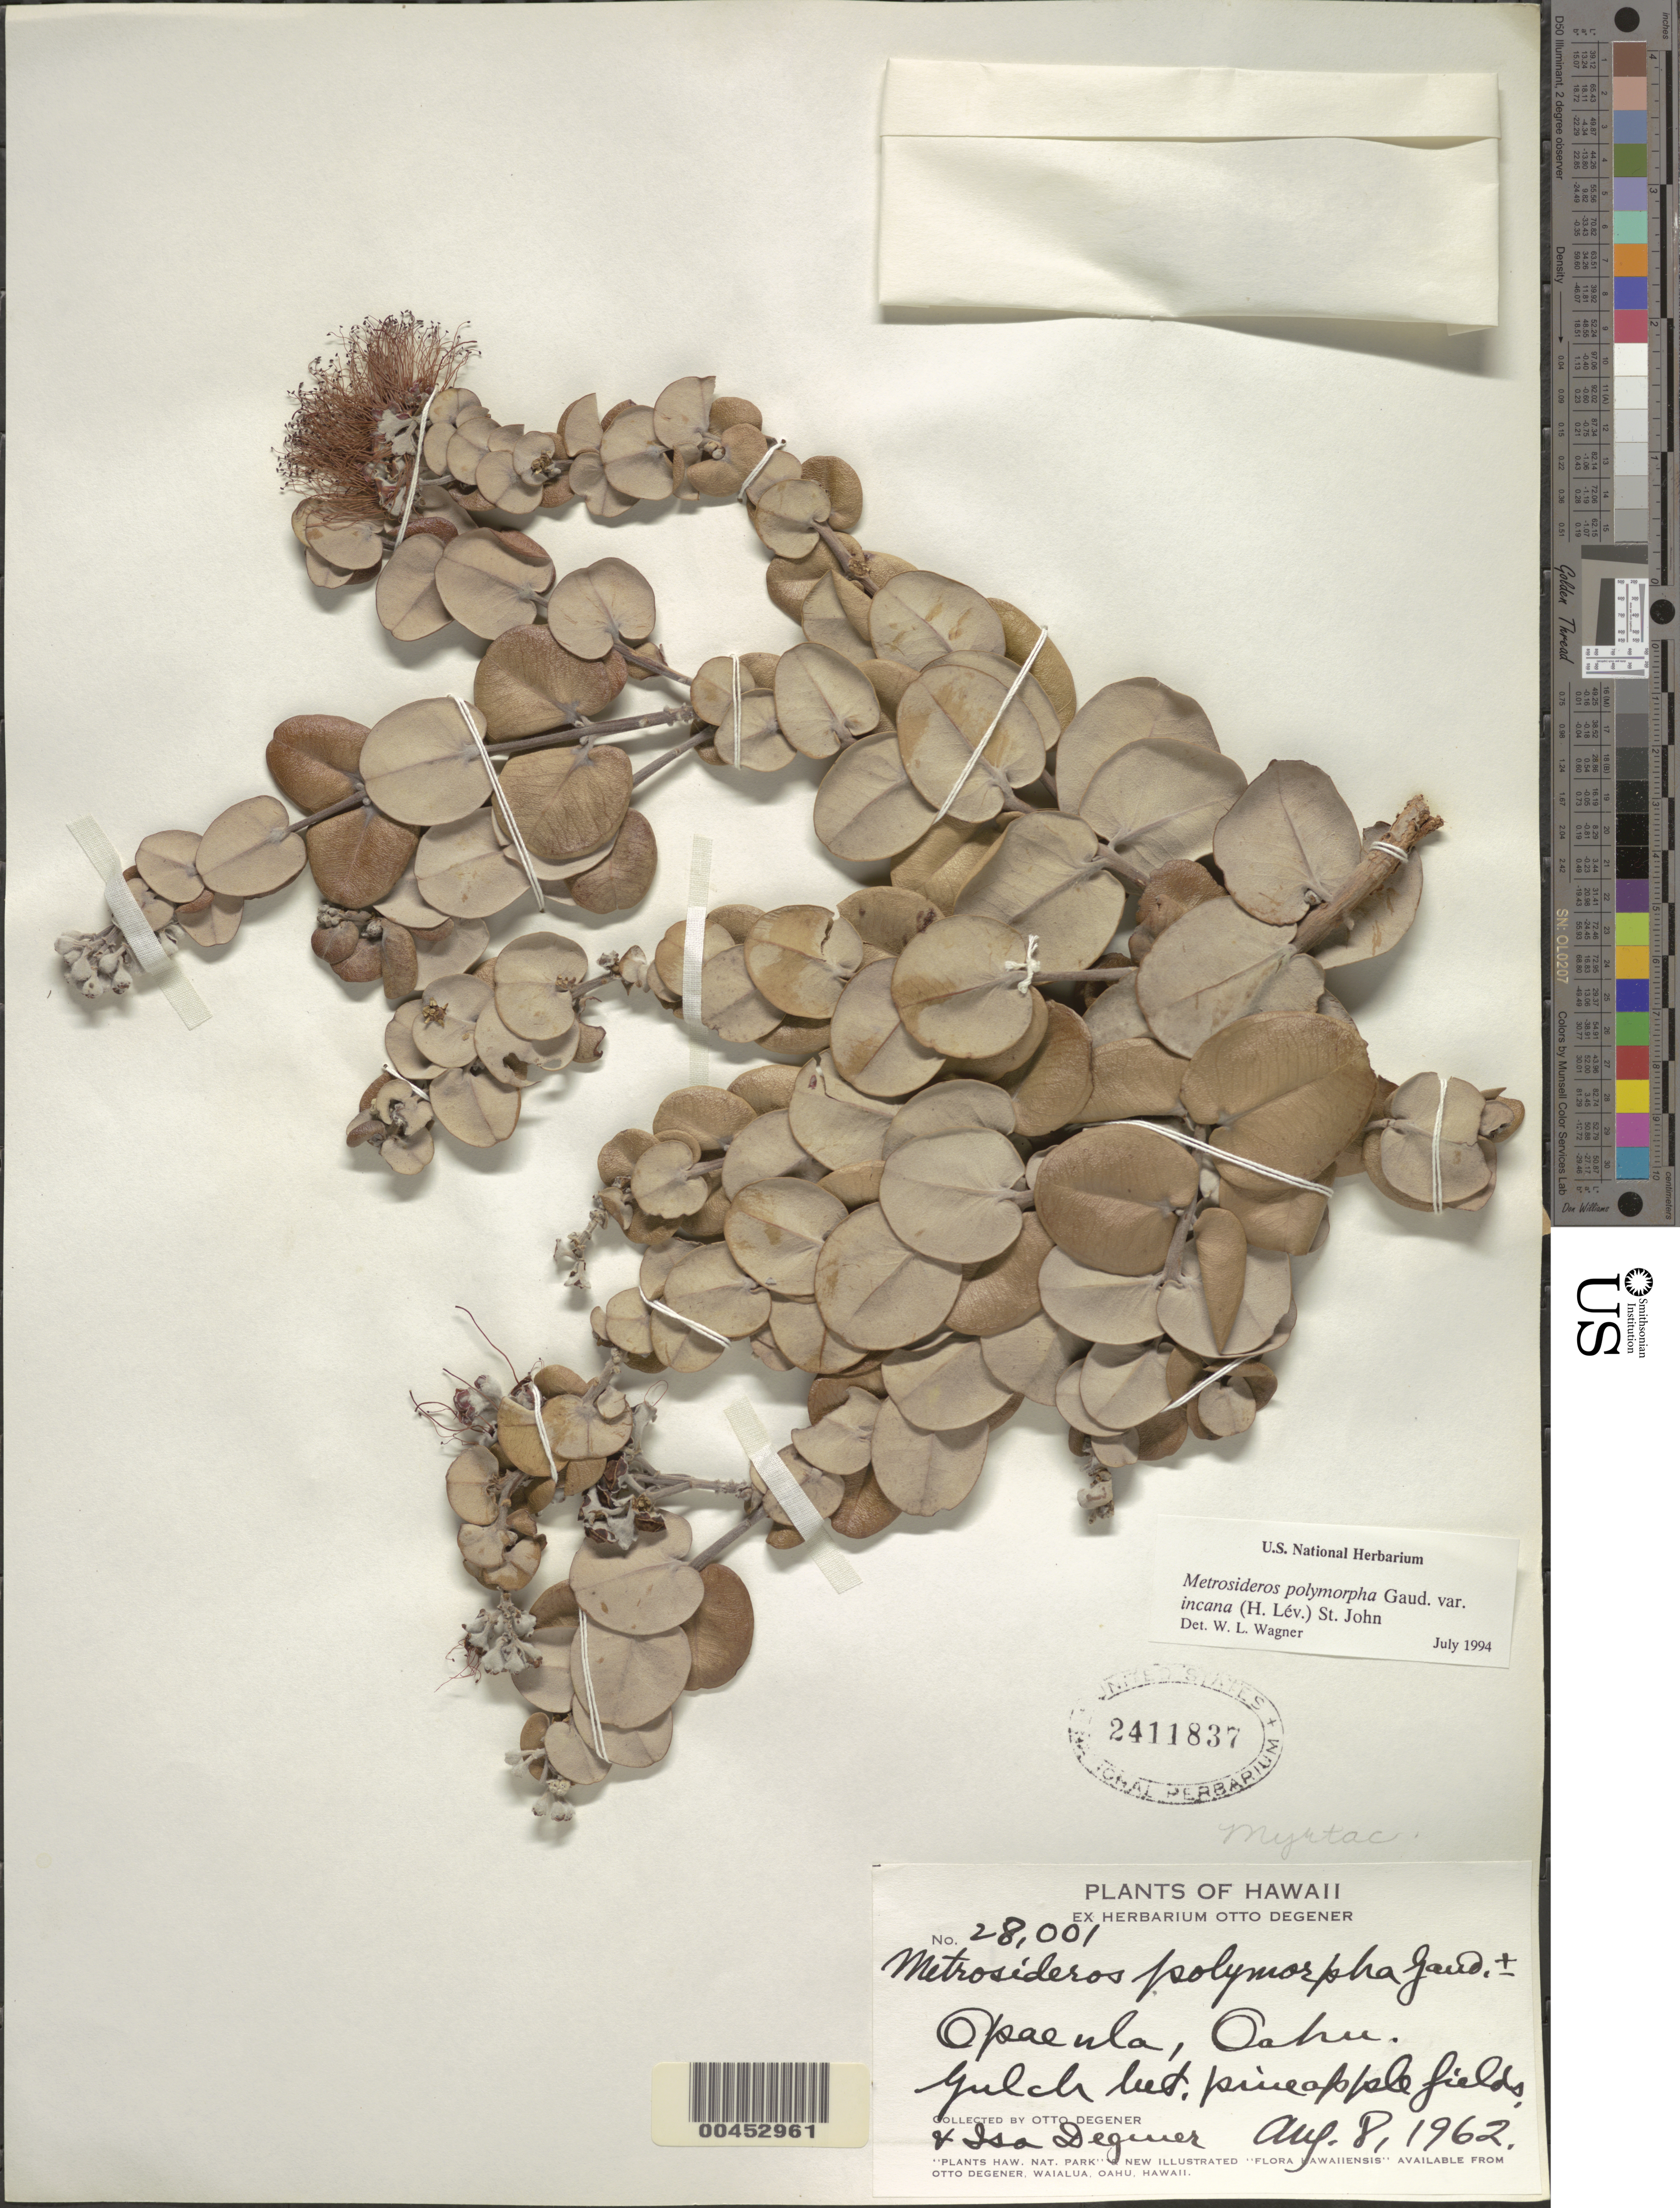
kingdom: Plantae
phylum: Tracheophyta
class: Magnoliopsida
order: Myrtales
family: Myrtaceae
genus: Metrosideros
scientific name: Metrosideros polymorpha var. incana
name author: H. St. John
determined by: Wagner, W. L., (BOT), Smithsonian Institution - National Museum of Natural History (UNITED STATES)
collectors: O. Degener & I. Degener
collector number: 28001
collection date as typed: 8 Aug 1962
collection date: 1962-08-08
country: United States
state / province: Hawaii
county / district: Honolulu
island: Oahu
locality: Opaeula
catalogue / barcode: US 2411837